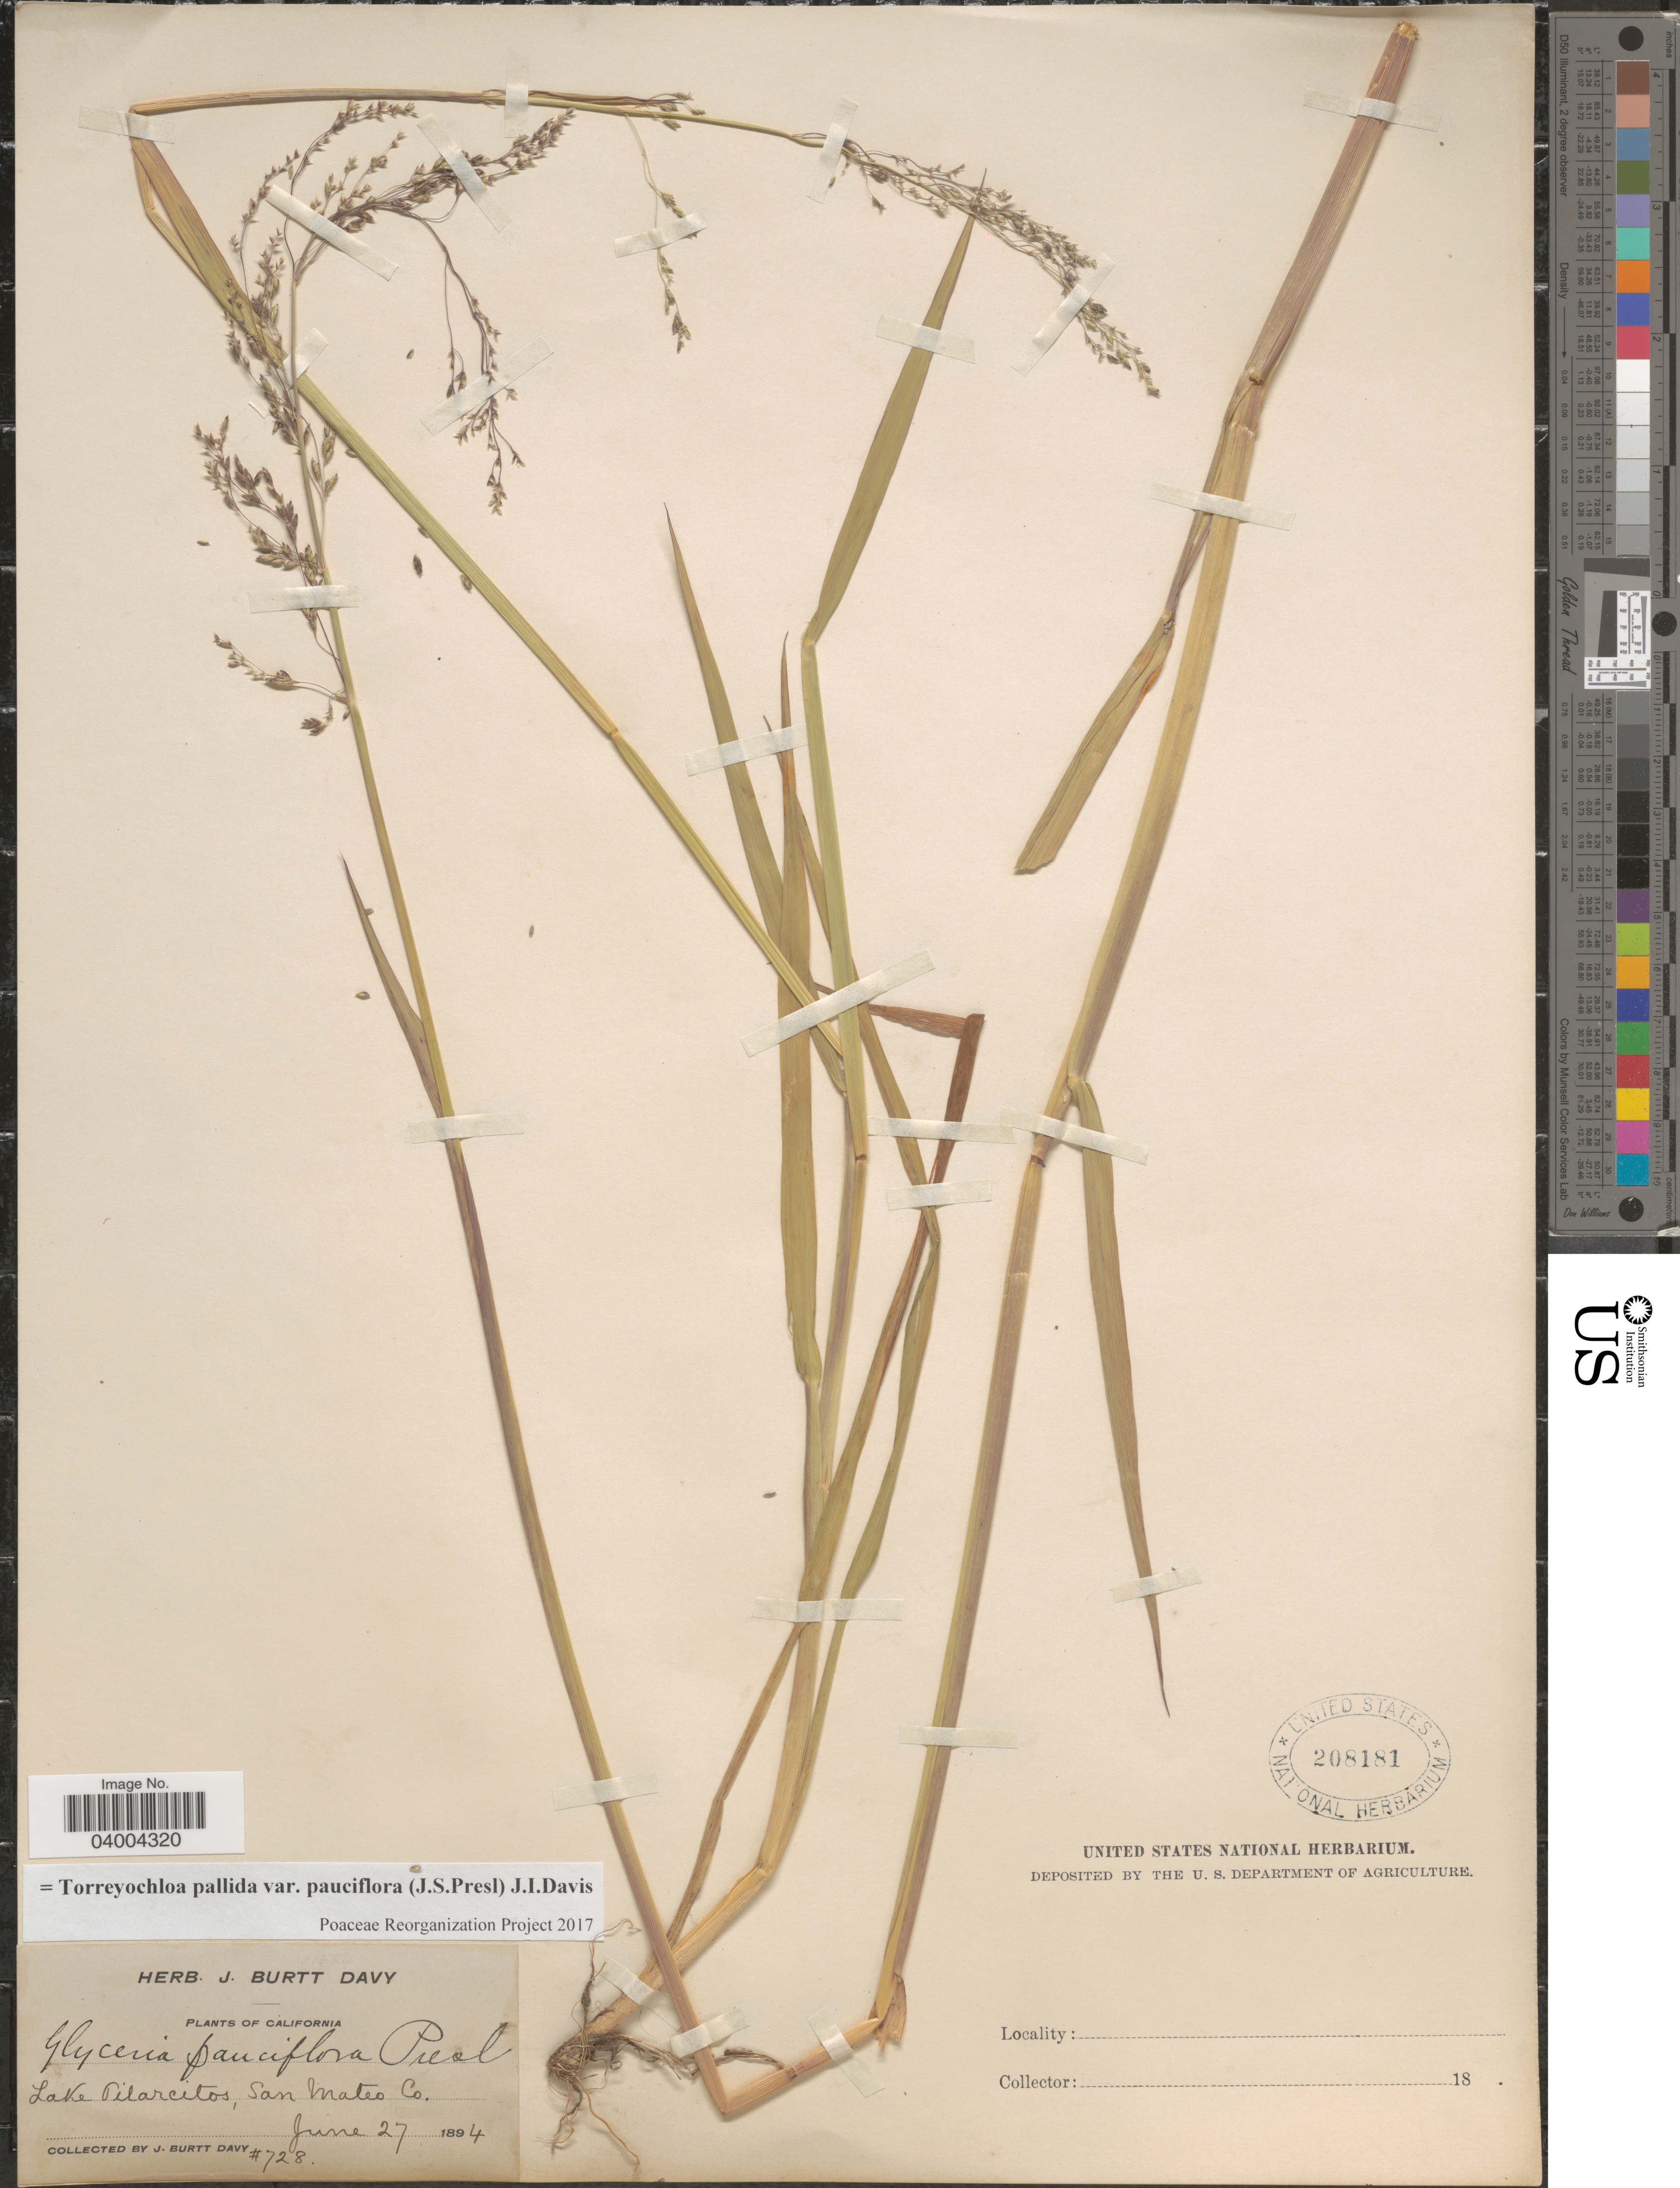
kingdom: Plantae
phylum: Tracheophyta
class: Liliopsida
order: Poales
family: Poaceae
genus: Torreyochloa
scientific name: Torreyochloa pallida var. pauciflora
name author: (J. Presl) J.I. Davis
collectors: J. Burtt Davy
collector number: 728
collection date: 1894-06-27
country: United States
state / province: California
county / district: San Mateo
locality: Lake Pilarcitos, San Mateo Co.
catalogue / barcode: US 208181